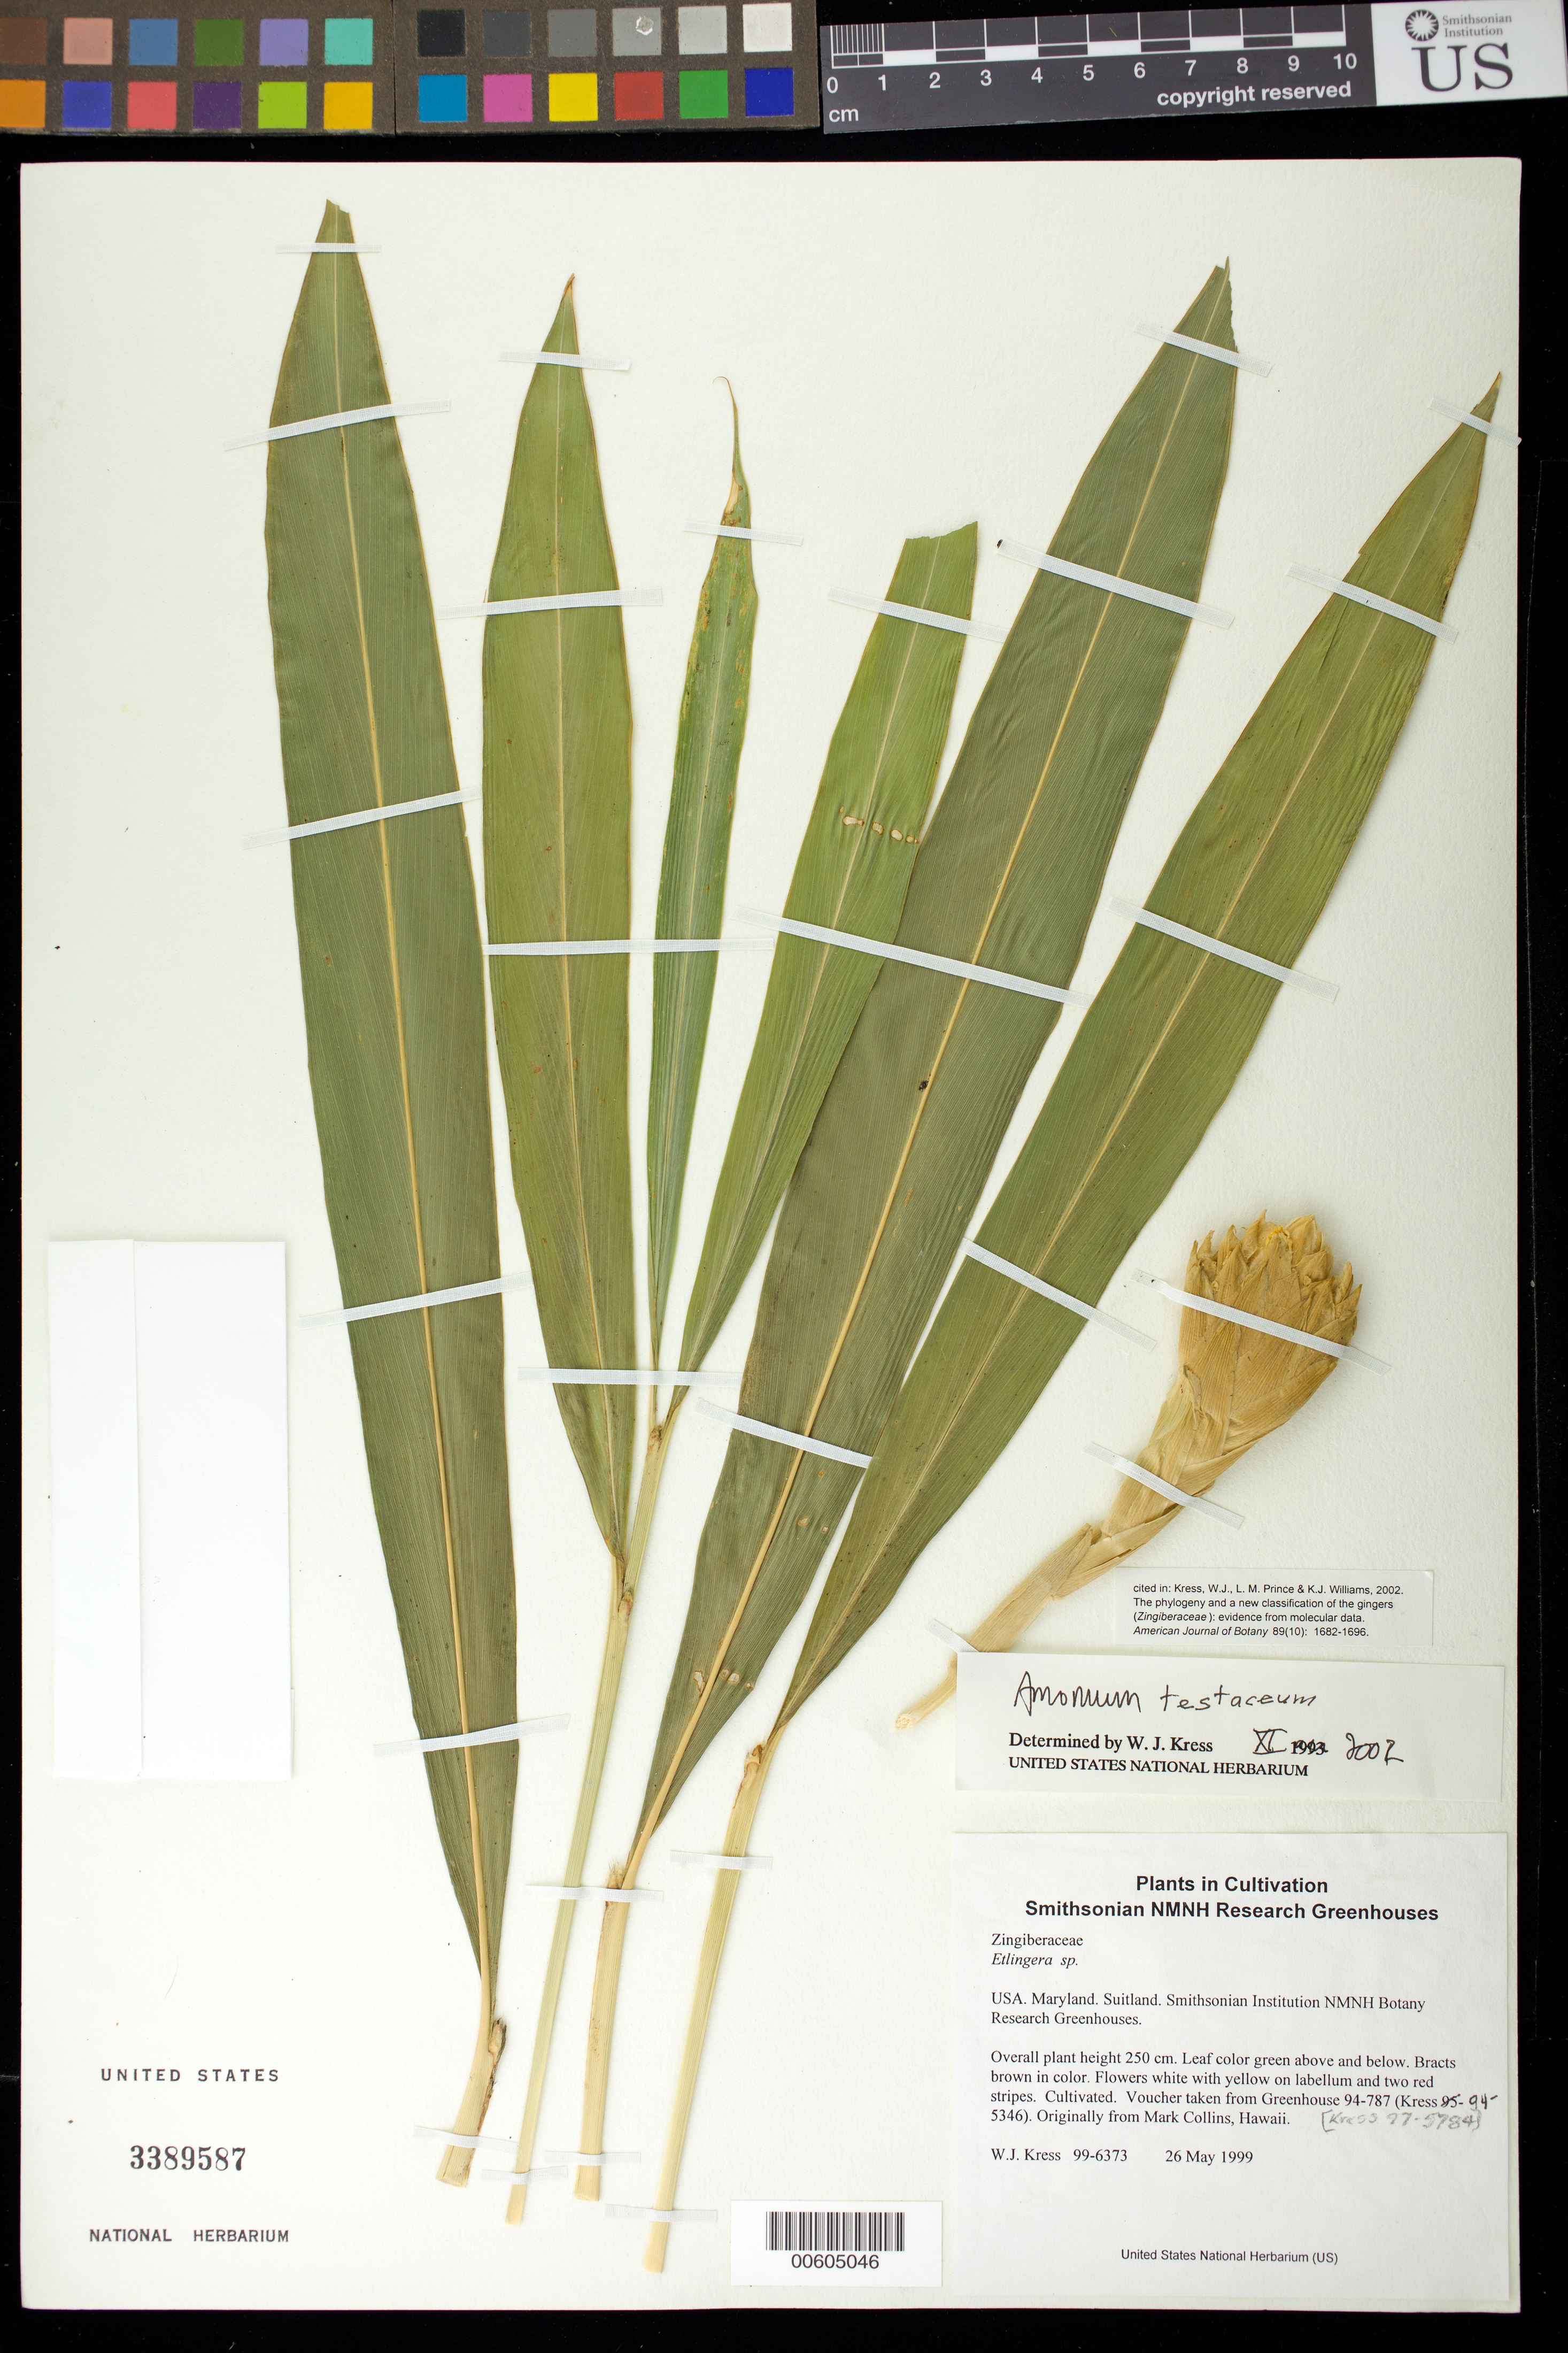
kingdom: Plantae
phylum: Tracheophyta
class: Liliopsida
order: Zingiberales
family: Zingiberaceae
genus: Amomum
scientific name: Amomum testaceum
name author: Ridl.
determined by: Kress, W. J., (US), Smithsonian Institution - National Museum of Natural History (UNITED STATES)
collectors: W. J. Kress & M. Bordelon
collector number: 99-6373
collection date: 1999-05-26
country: United States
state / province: Maryland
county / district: Prince George's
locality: NMNH Botany Research Greenhouses. Suitland.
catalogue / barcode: US 3389587